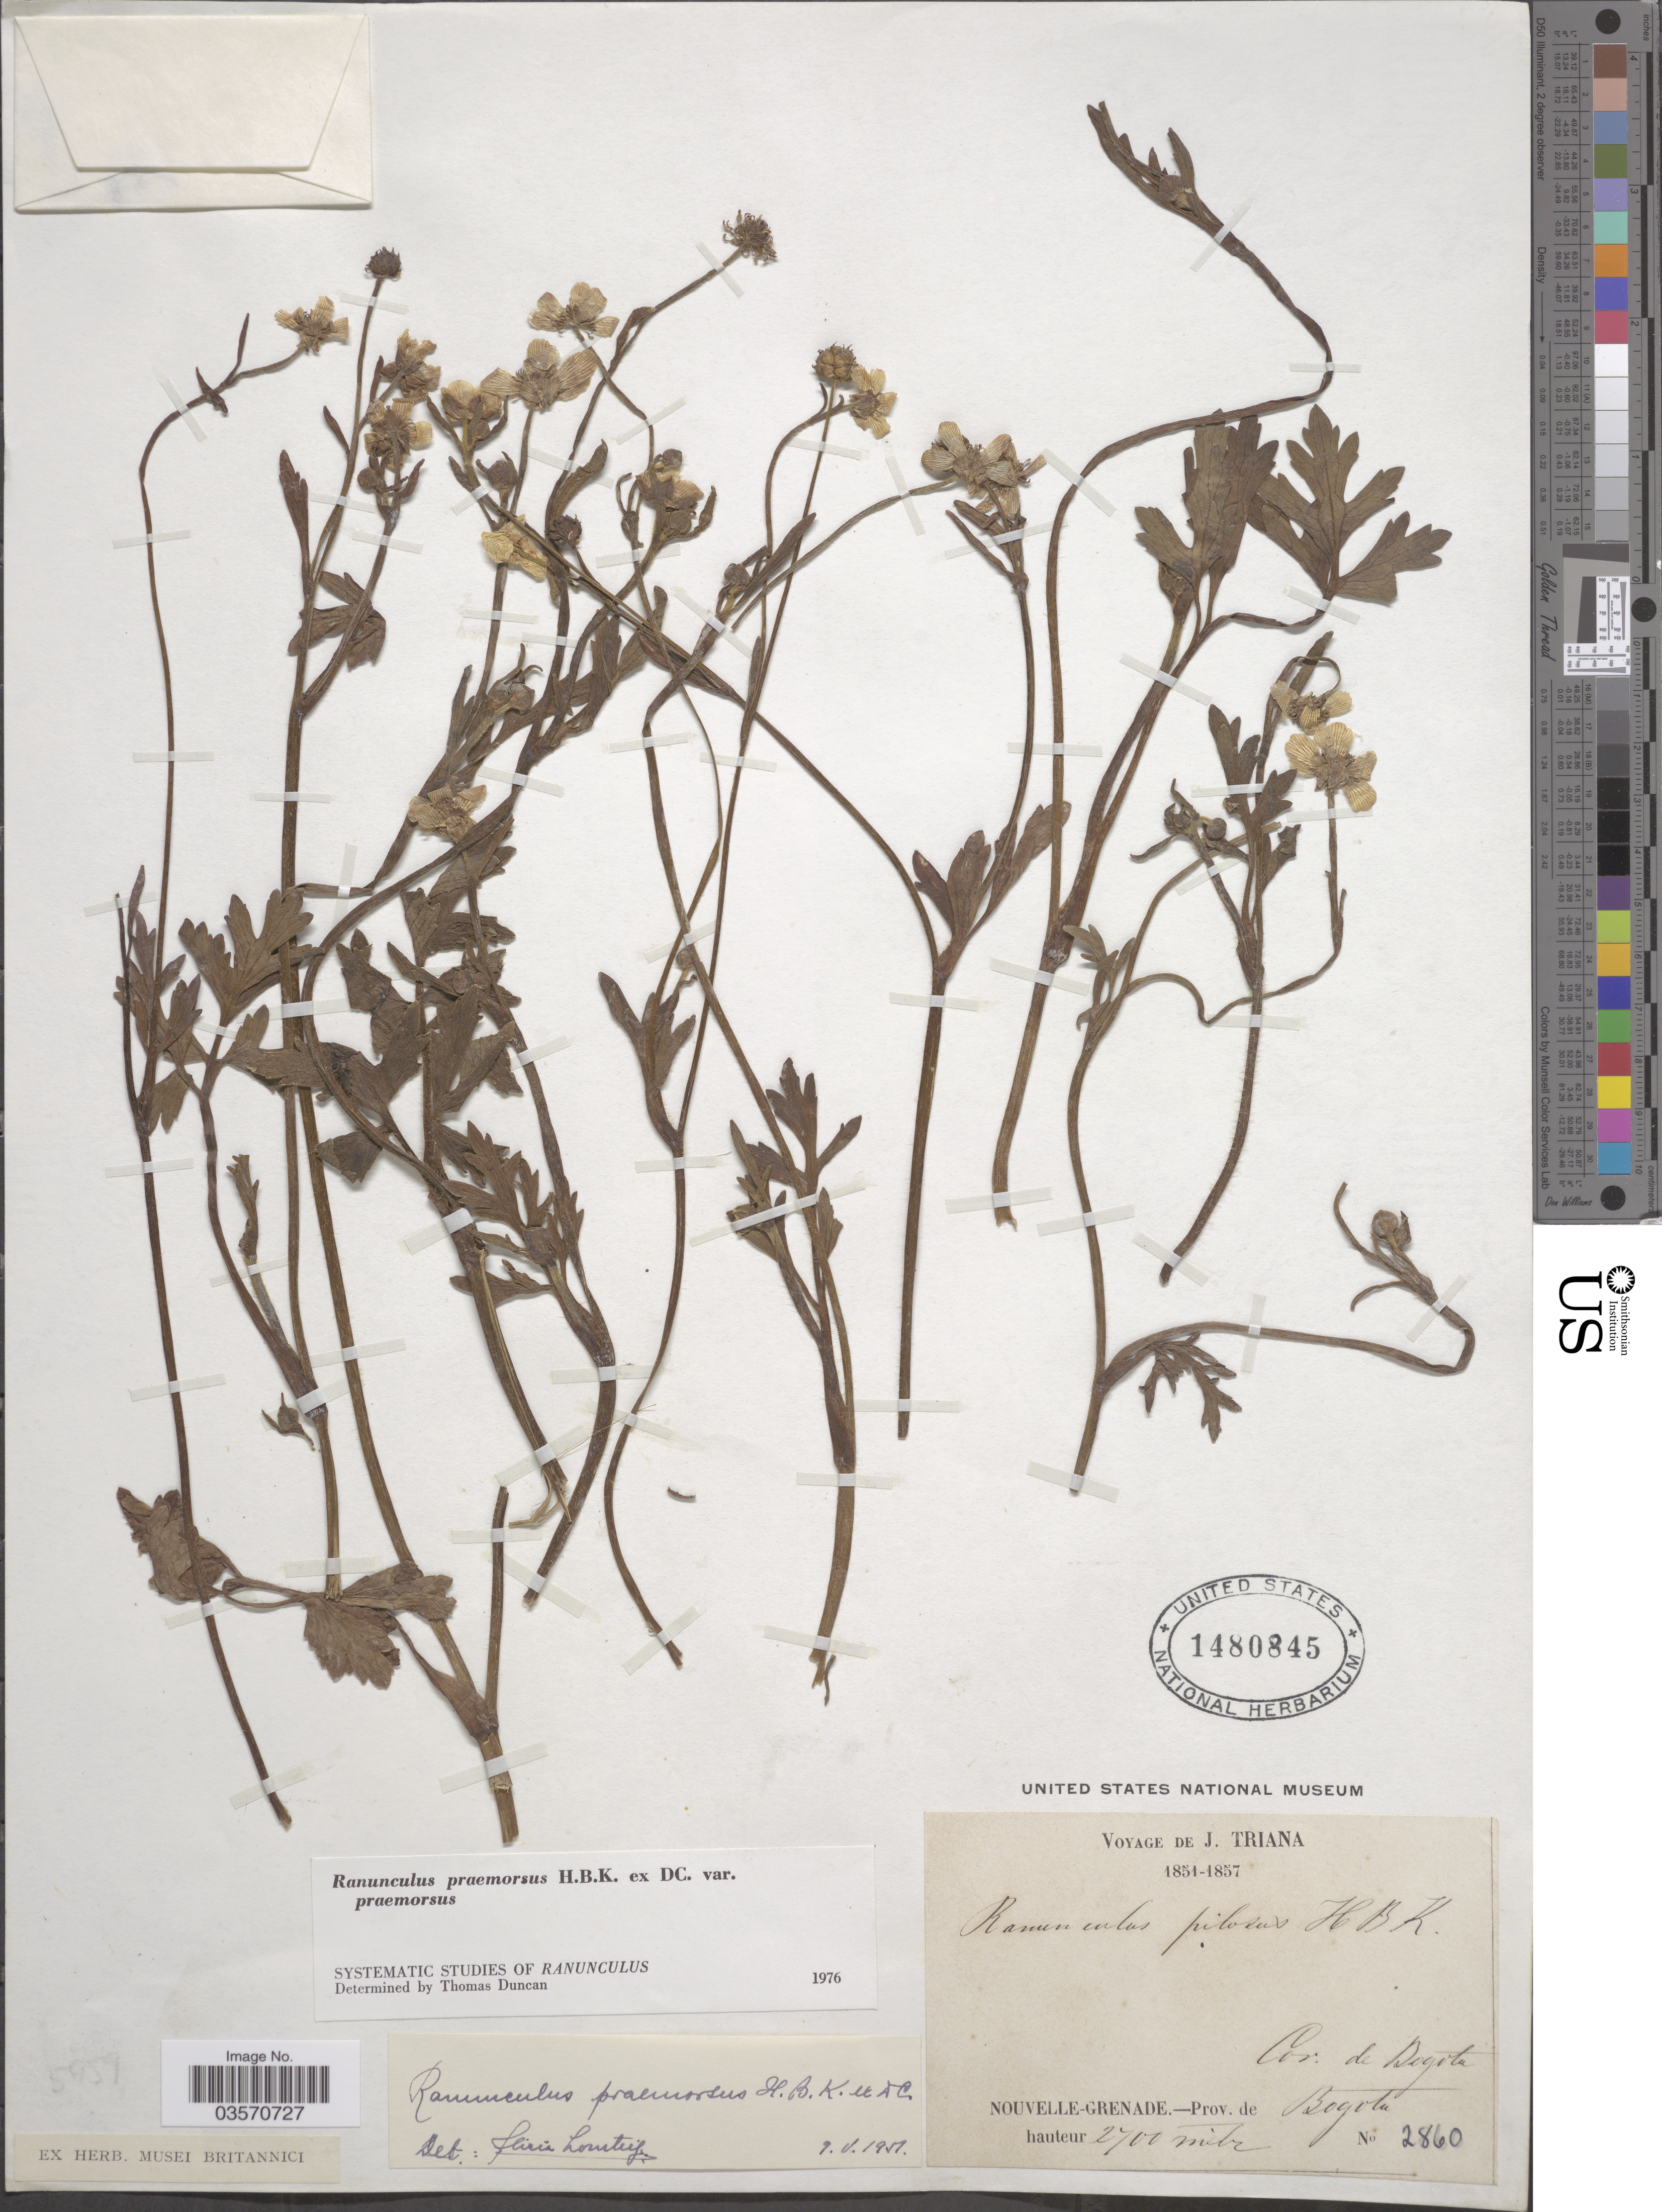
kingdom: Plantae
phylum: Tracheophyta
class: Magnoliopsida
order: Ranunculales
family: Ranunculaceae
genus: Ranunculus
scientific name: Ranunculus praemorsus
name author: Kunth ex DC.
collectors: J. Triana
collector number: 2860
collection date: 1851/1857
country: Colombia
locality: Nouvelle-Grenada. --Prov. de Bogota.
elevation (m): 2700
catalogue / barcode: US 1480845